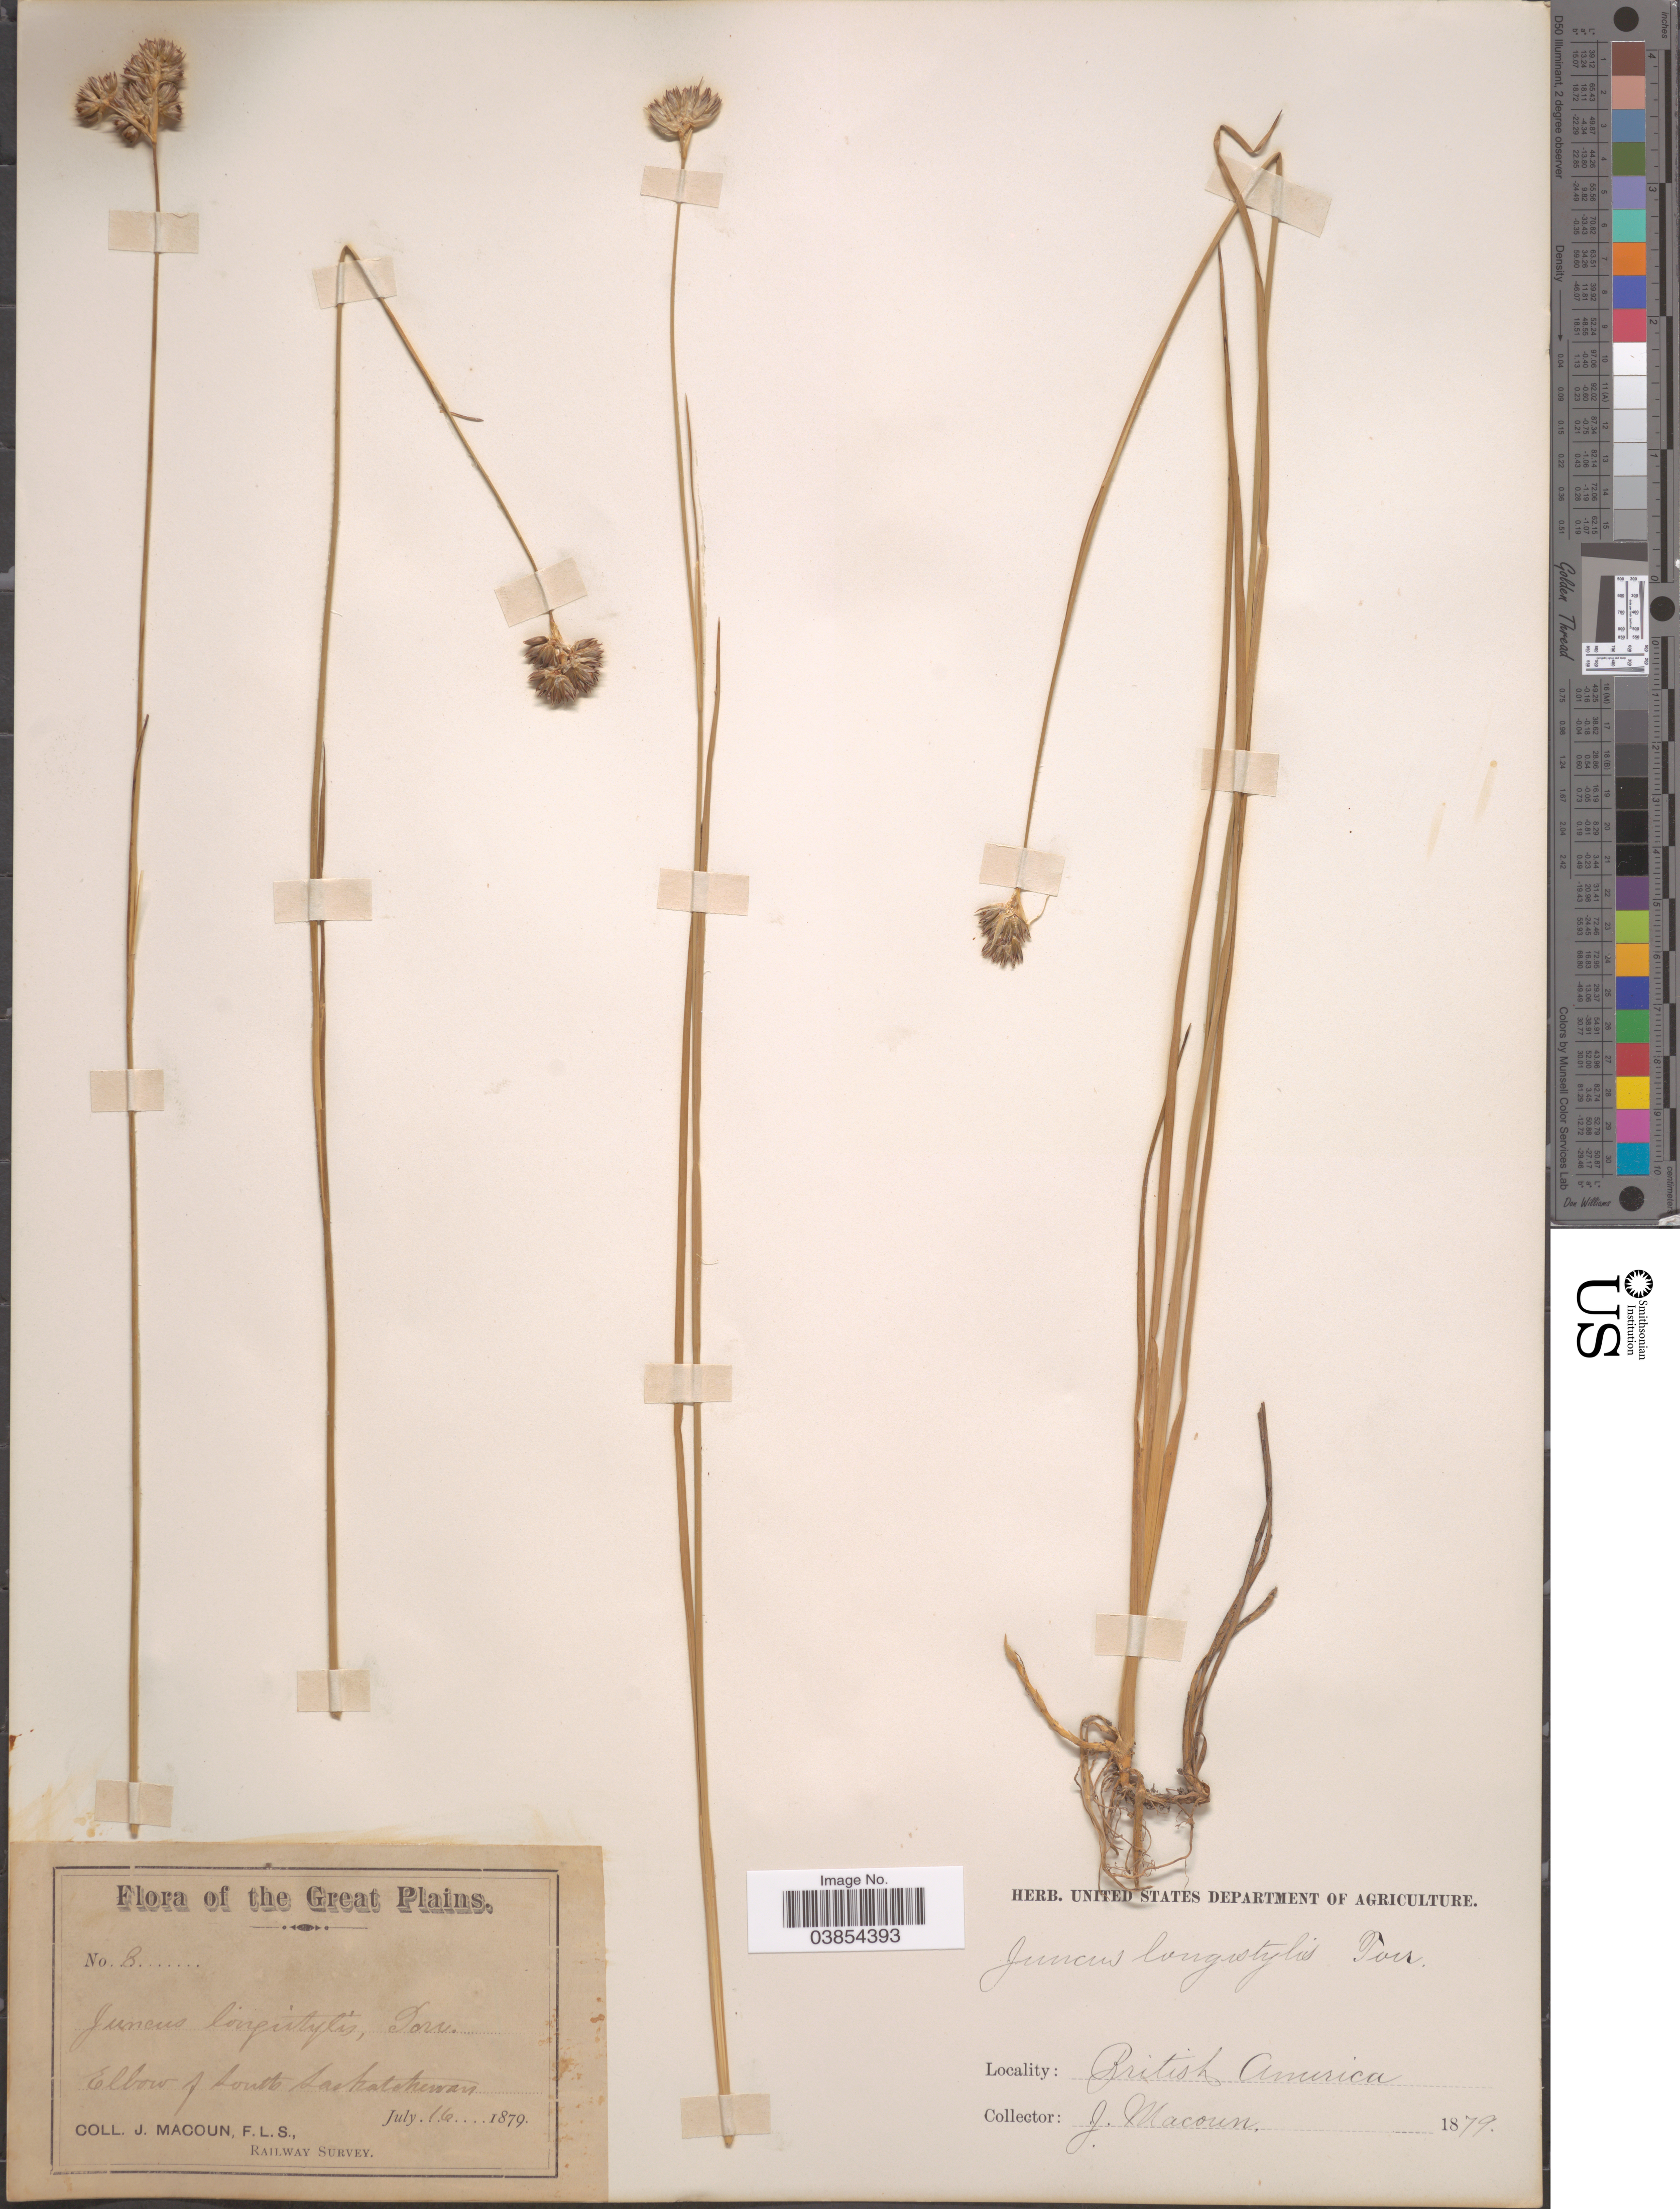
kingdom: Plantae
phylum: Tracheophyta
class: Liliopsida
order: Poales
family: Juncaceae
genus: Juncus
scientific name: Juncus longistylis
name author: Torr.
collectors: J. Macoun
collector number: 8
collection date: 1879-07-16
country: Canada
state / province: British Columbia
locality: Great Plains. Elbow of South Saskatchewan.